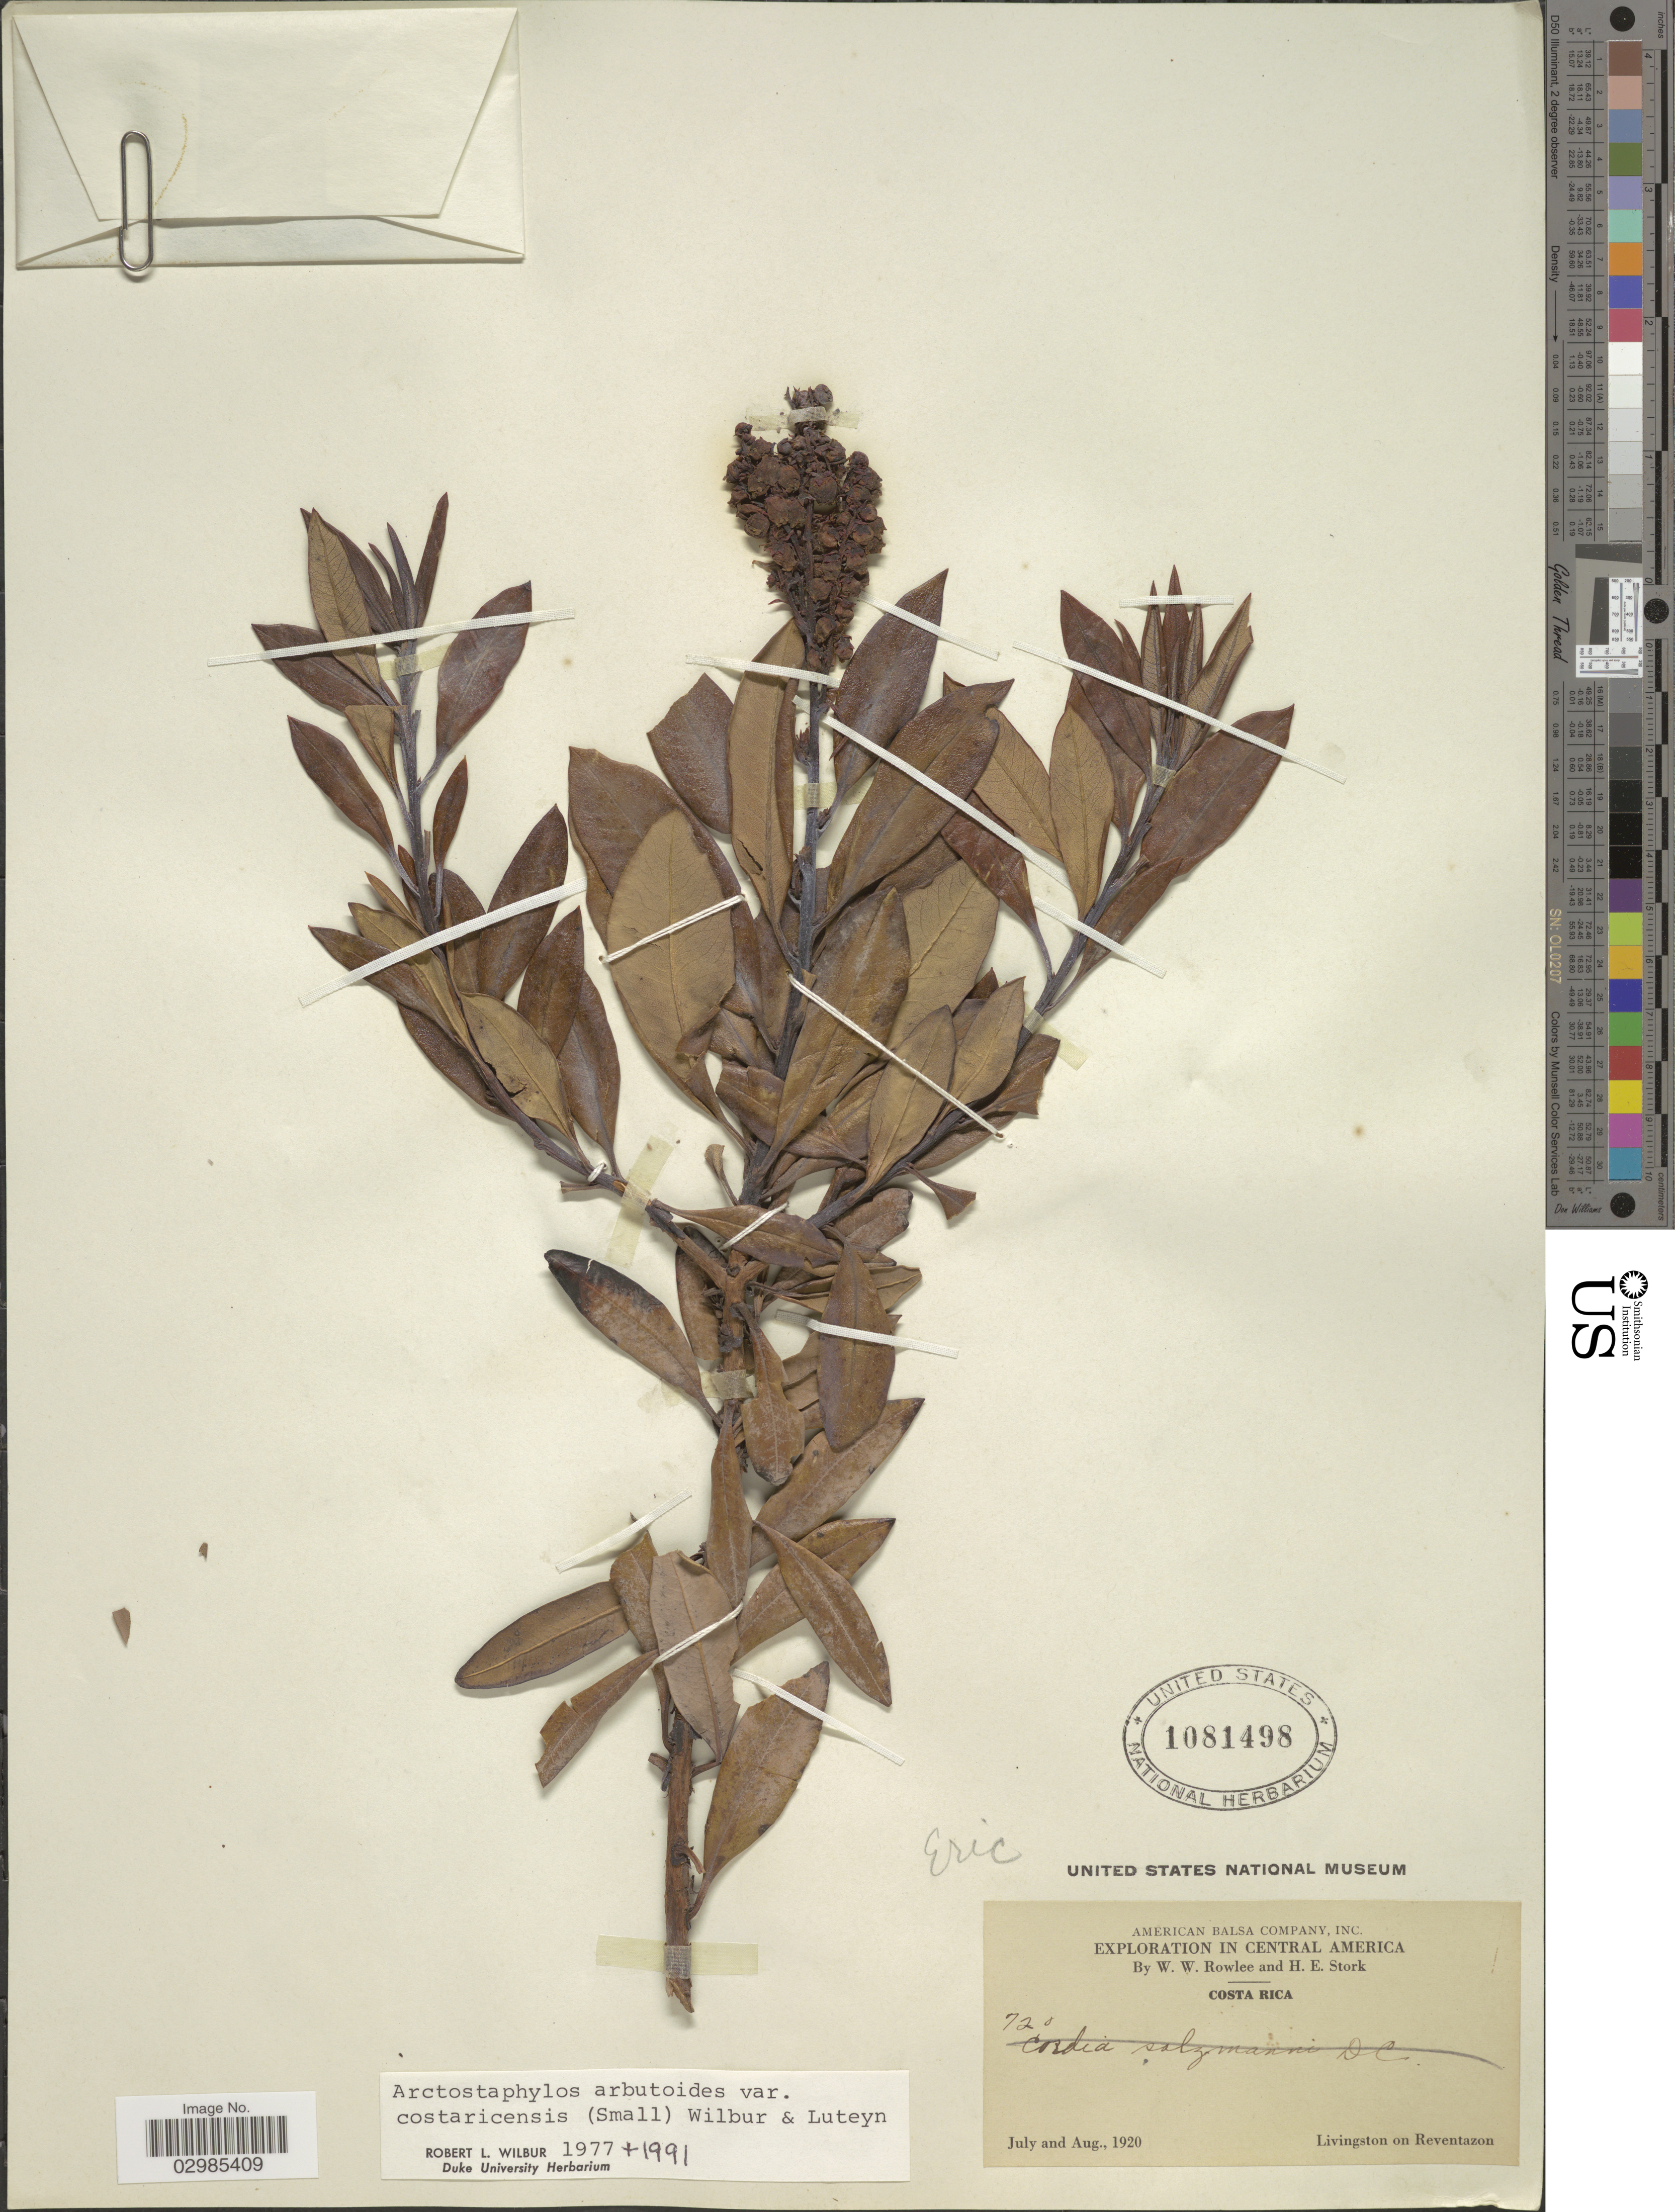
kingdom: Plantae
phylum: Tracheophyta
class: Magnoliopsida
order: Ericales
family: Ericaceae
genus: Arctostaphylos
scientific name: Arctostaphylos arbutoides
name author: (Lindl.) Hemsl.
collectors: W. W. Rowlee & H. E. Stork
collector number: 720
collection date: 1920-07/1920-08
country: Costa Rica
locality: Livingston on Reventazon.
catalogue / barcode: US 1081498